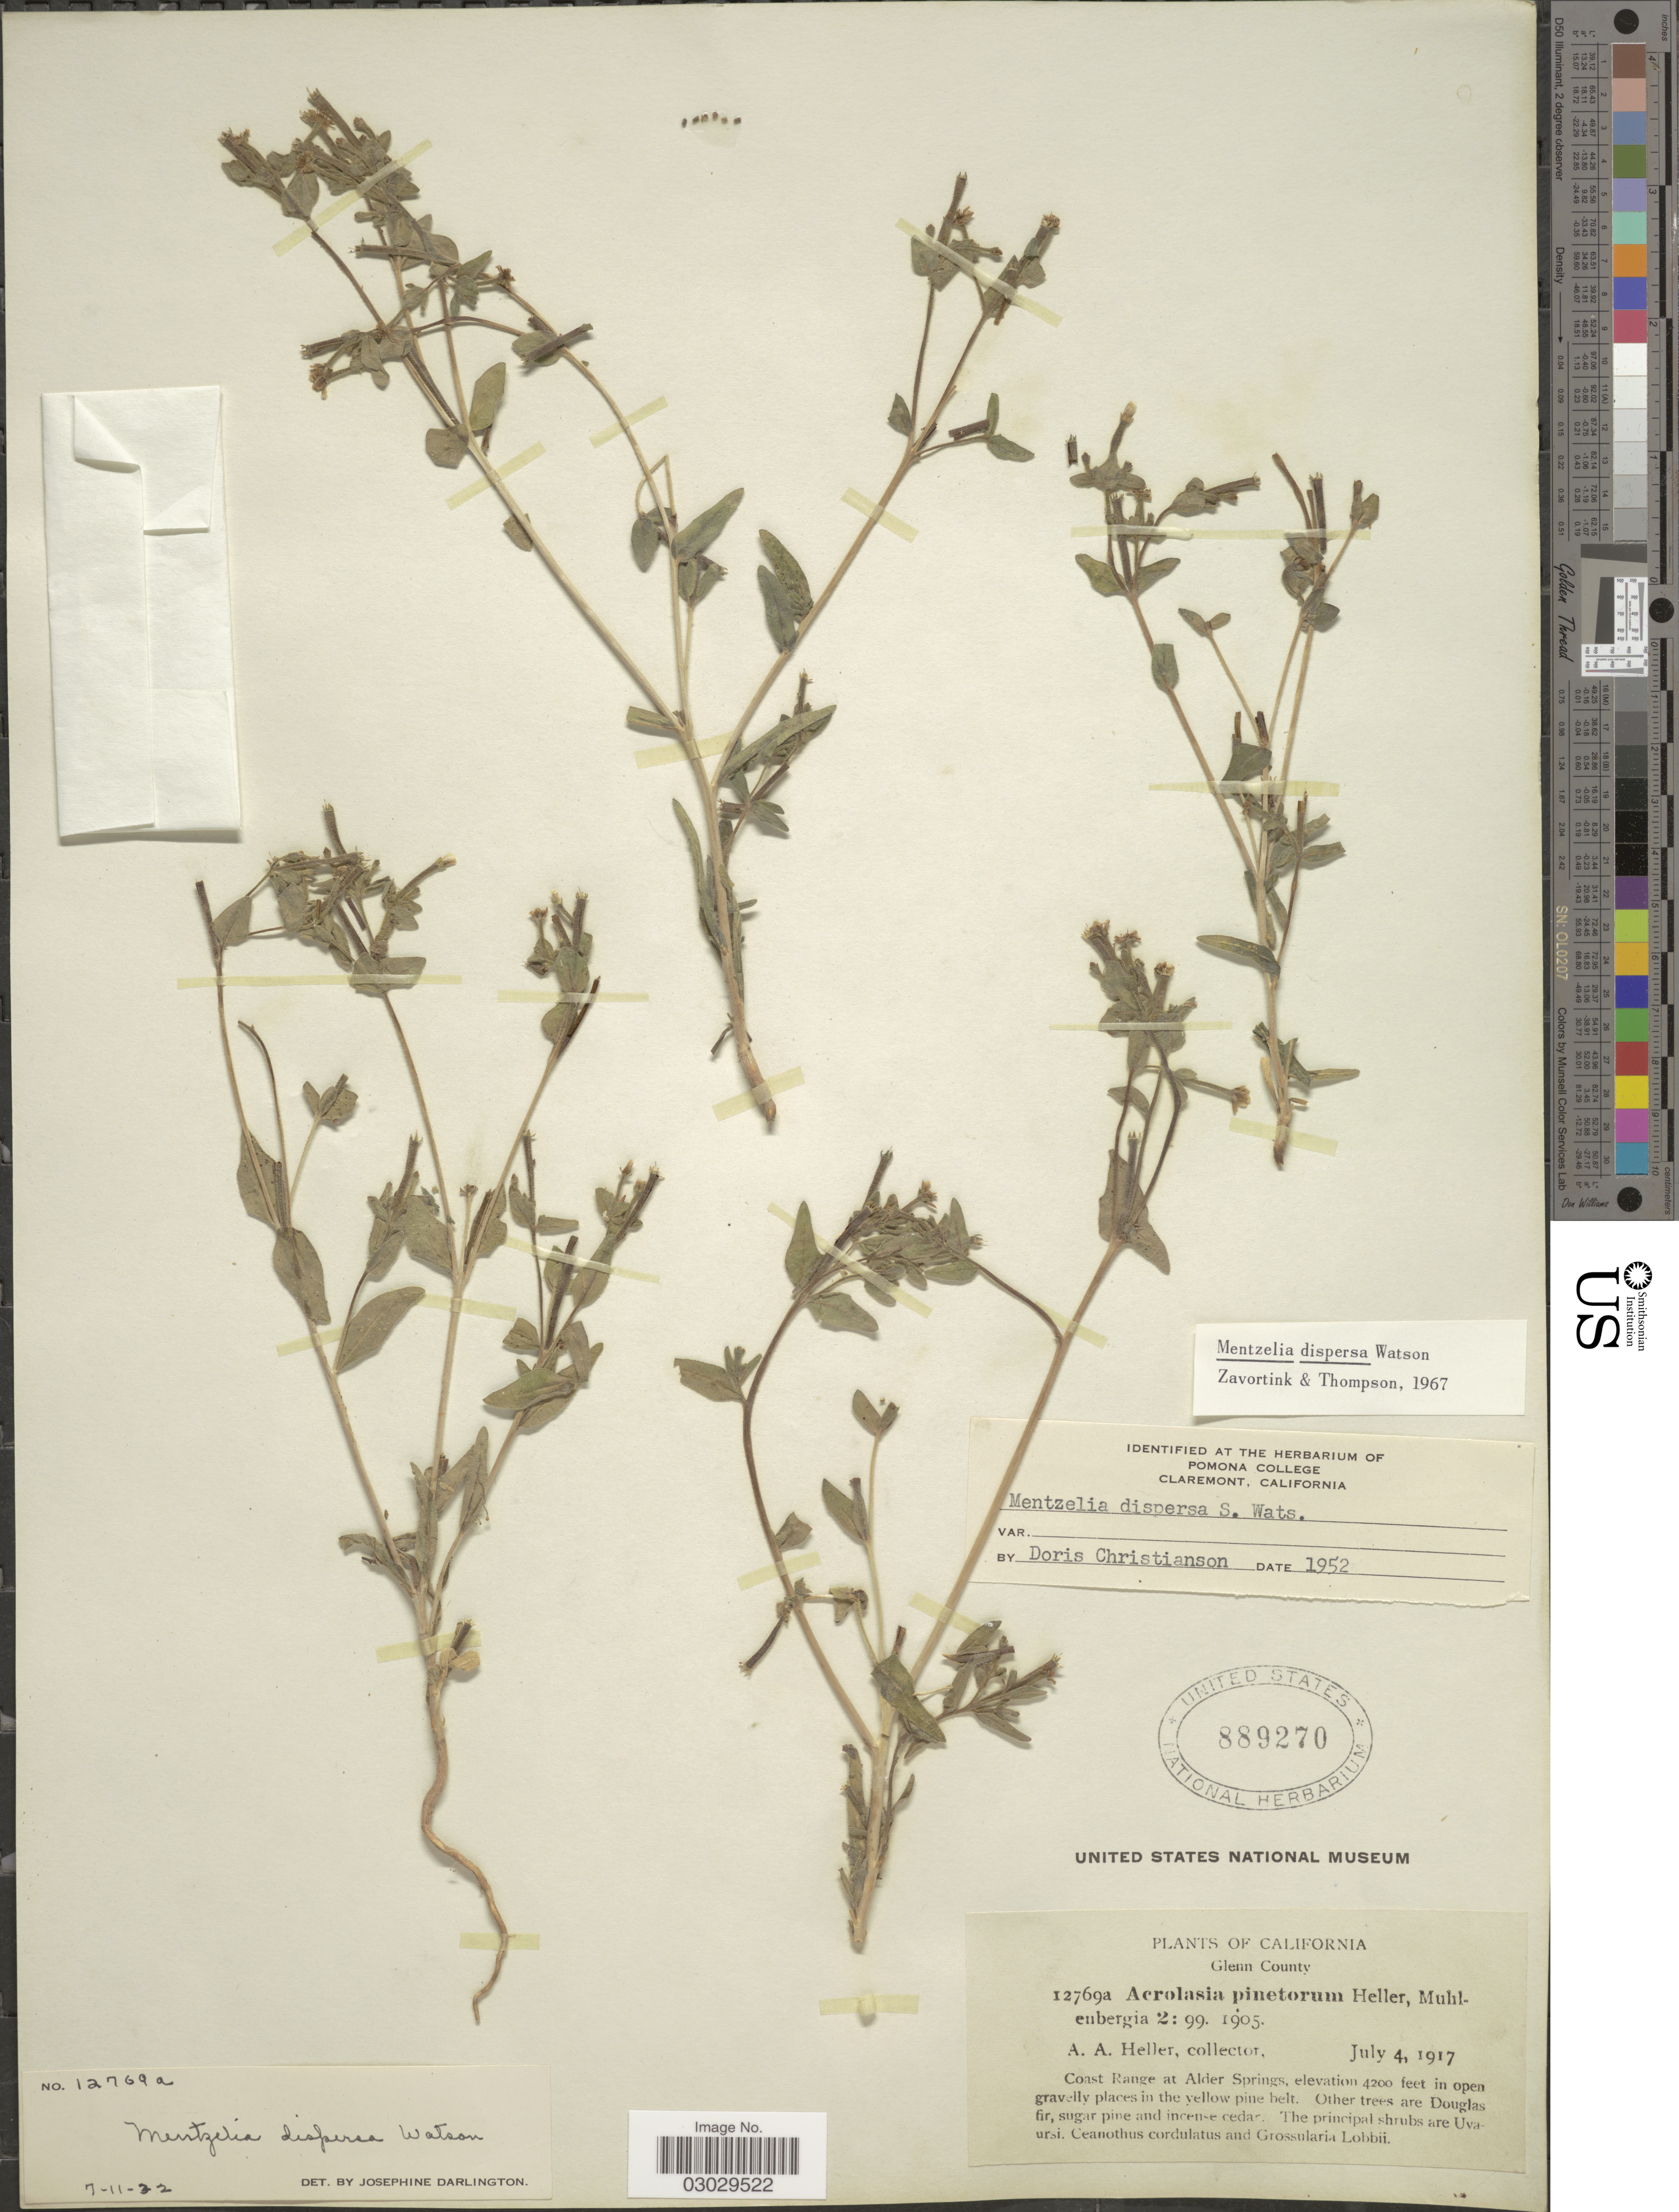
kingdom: Plantae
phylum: Tracheophyta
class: Magnoliopsida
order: Cornales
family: Loasaceae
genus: Mentzelia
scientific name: Mentzelia dispersa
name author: S. Watson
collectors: A. A. Heller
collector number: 12769a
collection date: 1917-07-04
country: United States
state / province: California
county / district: Glenn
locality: Glenn County. Coast Range at Alder Springs.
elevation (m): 1280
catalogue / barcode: US 889270